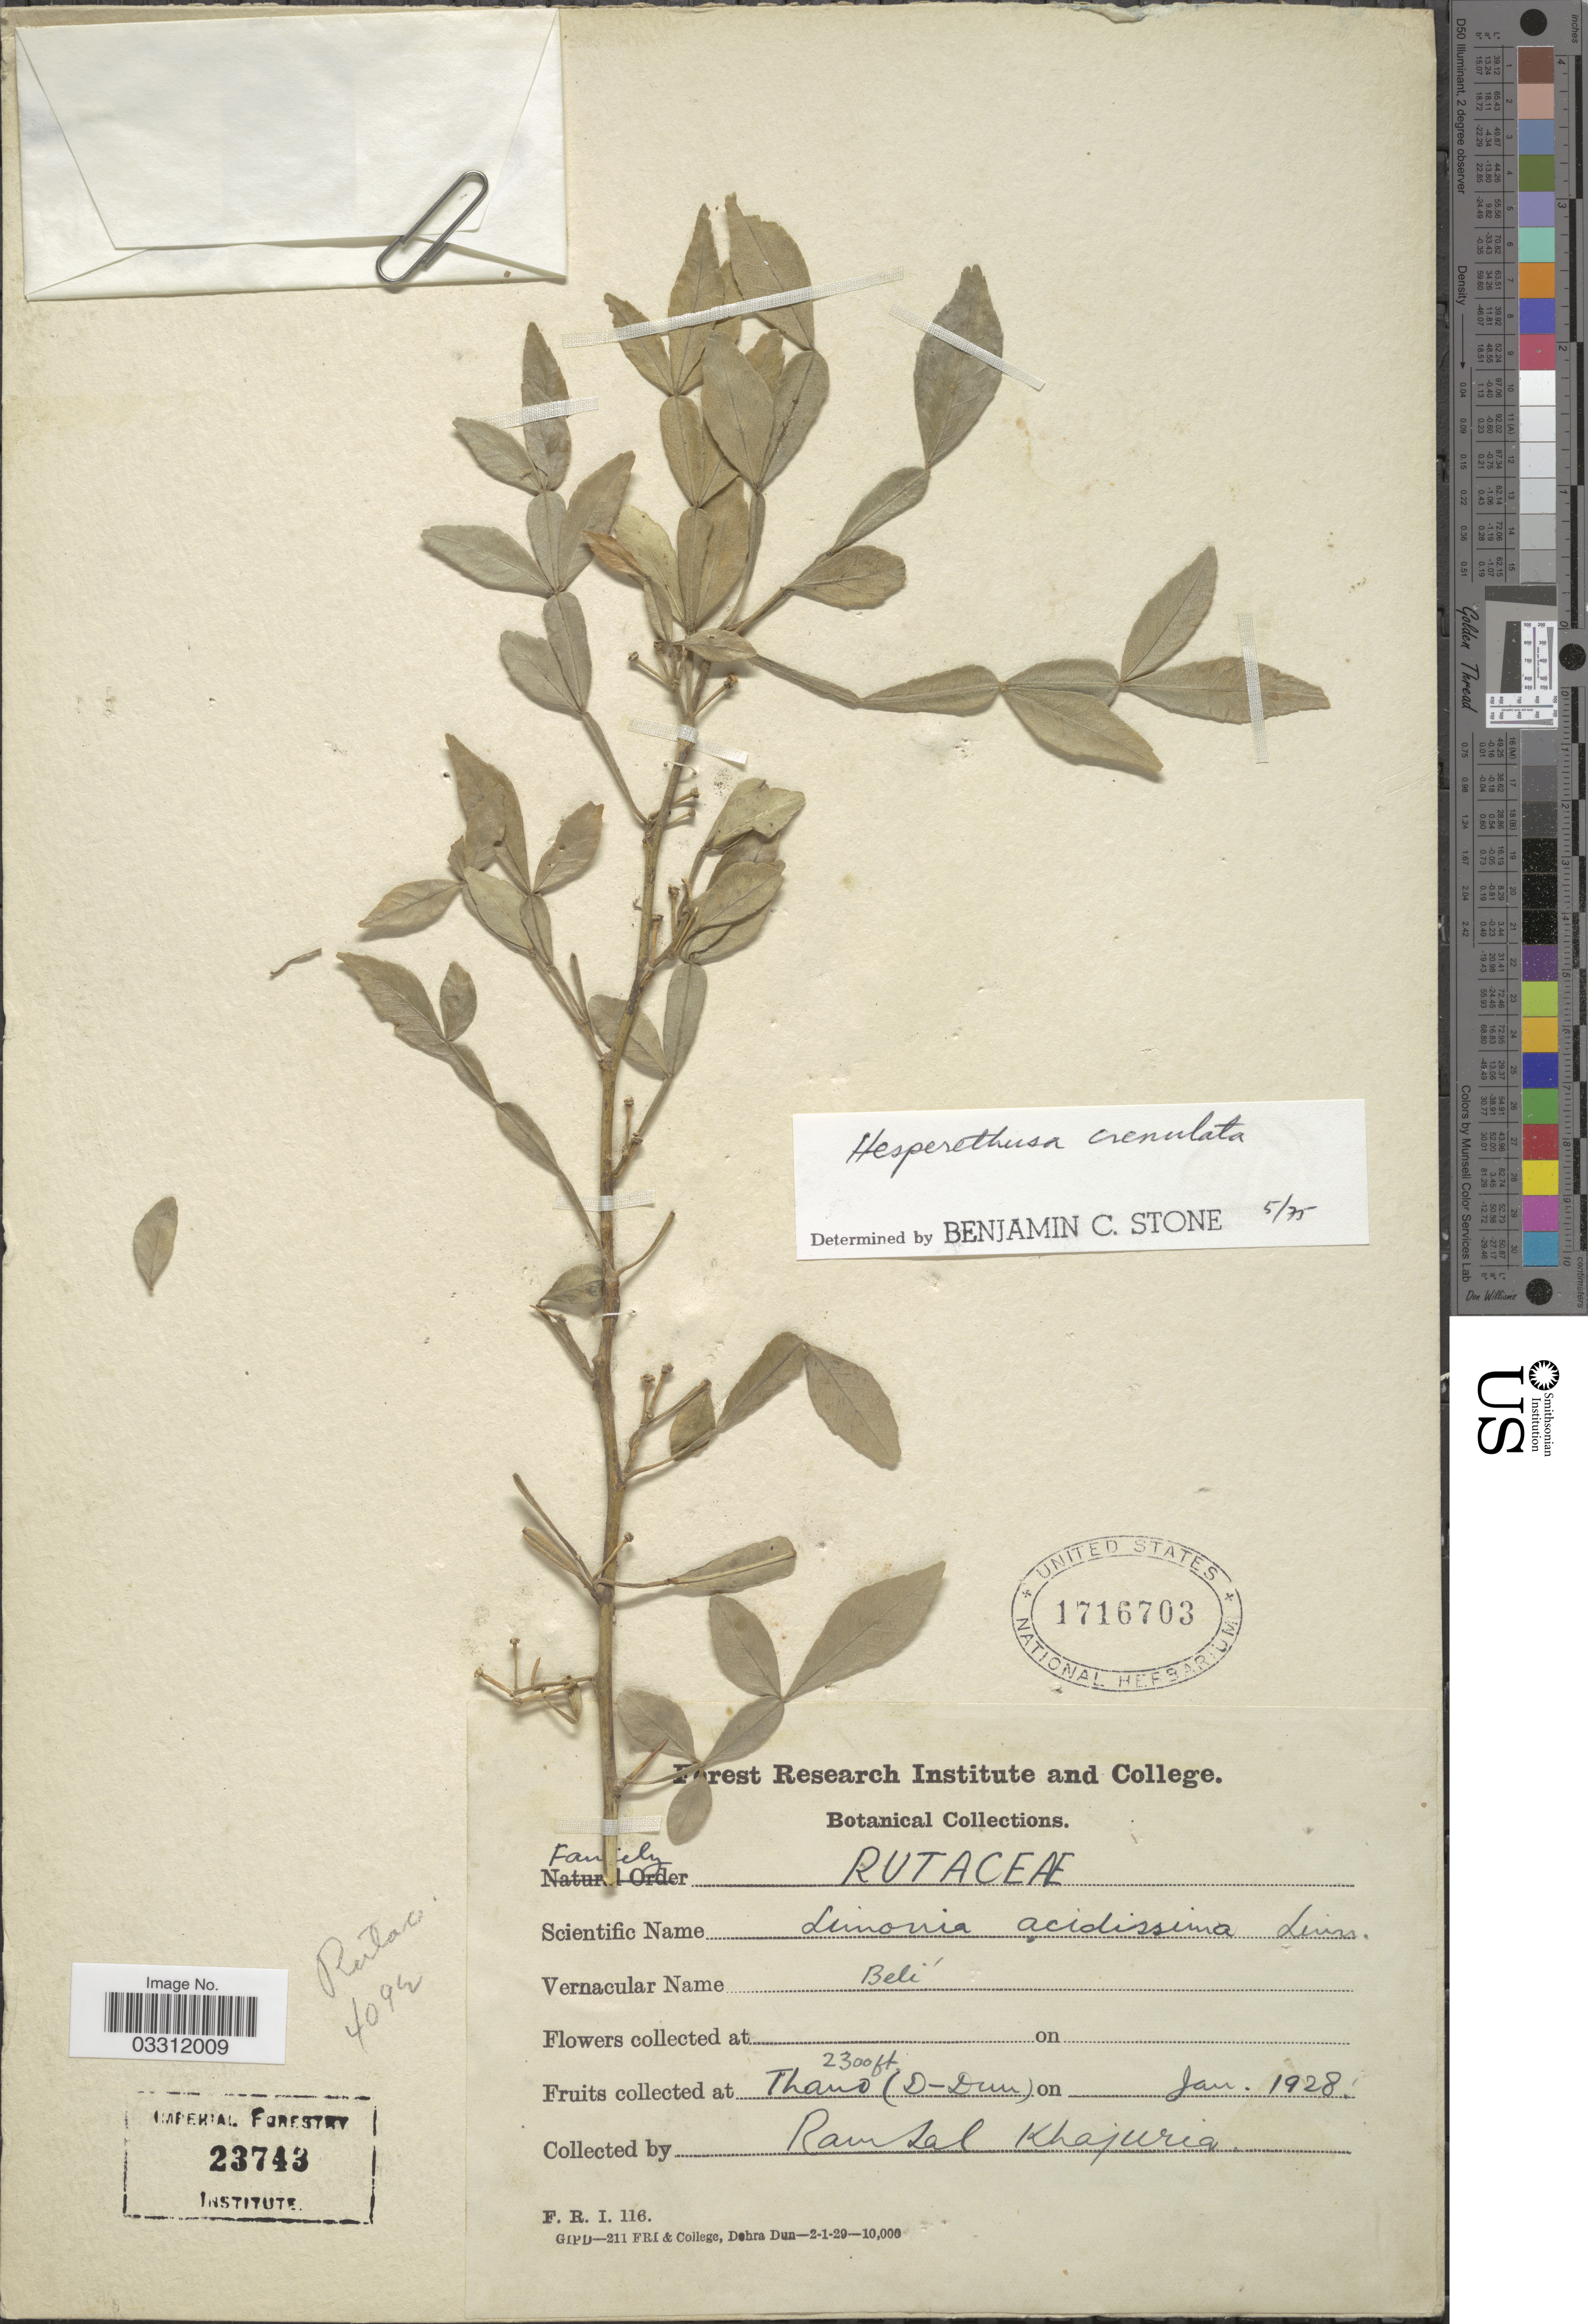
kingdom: Plantae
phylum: Tracheophyta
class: Magnoliopsida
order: Sapindales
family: Rutaceae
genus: Naringi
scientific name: Naringi crenulata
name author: (Roxb.) Nicolson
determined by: Strong, Mark T., (BOT), Smithsonian Institution - National Museum of Natural History (UNITED STATES)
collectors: R. Khajuria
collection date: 1928-01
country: India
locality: Thano (D-Dun).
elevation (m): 701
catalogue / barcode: US 1716703